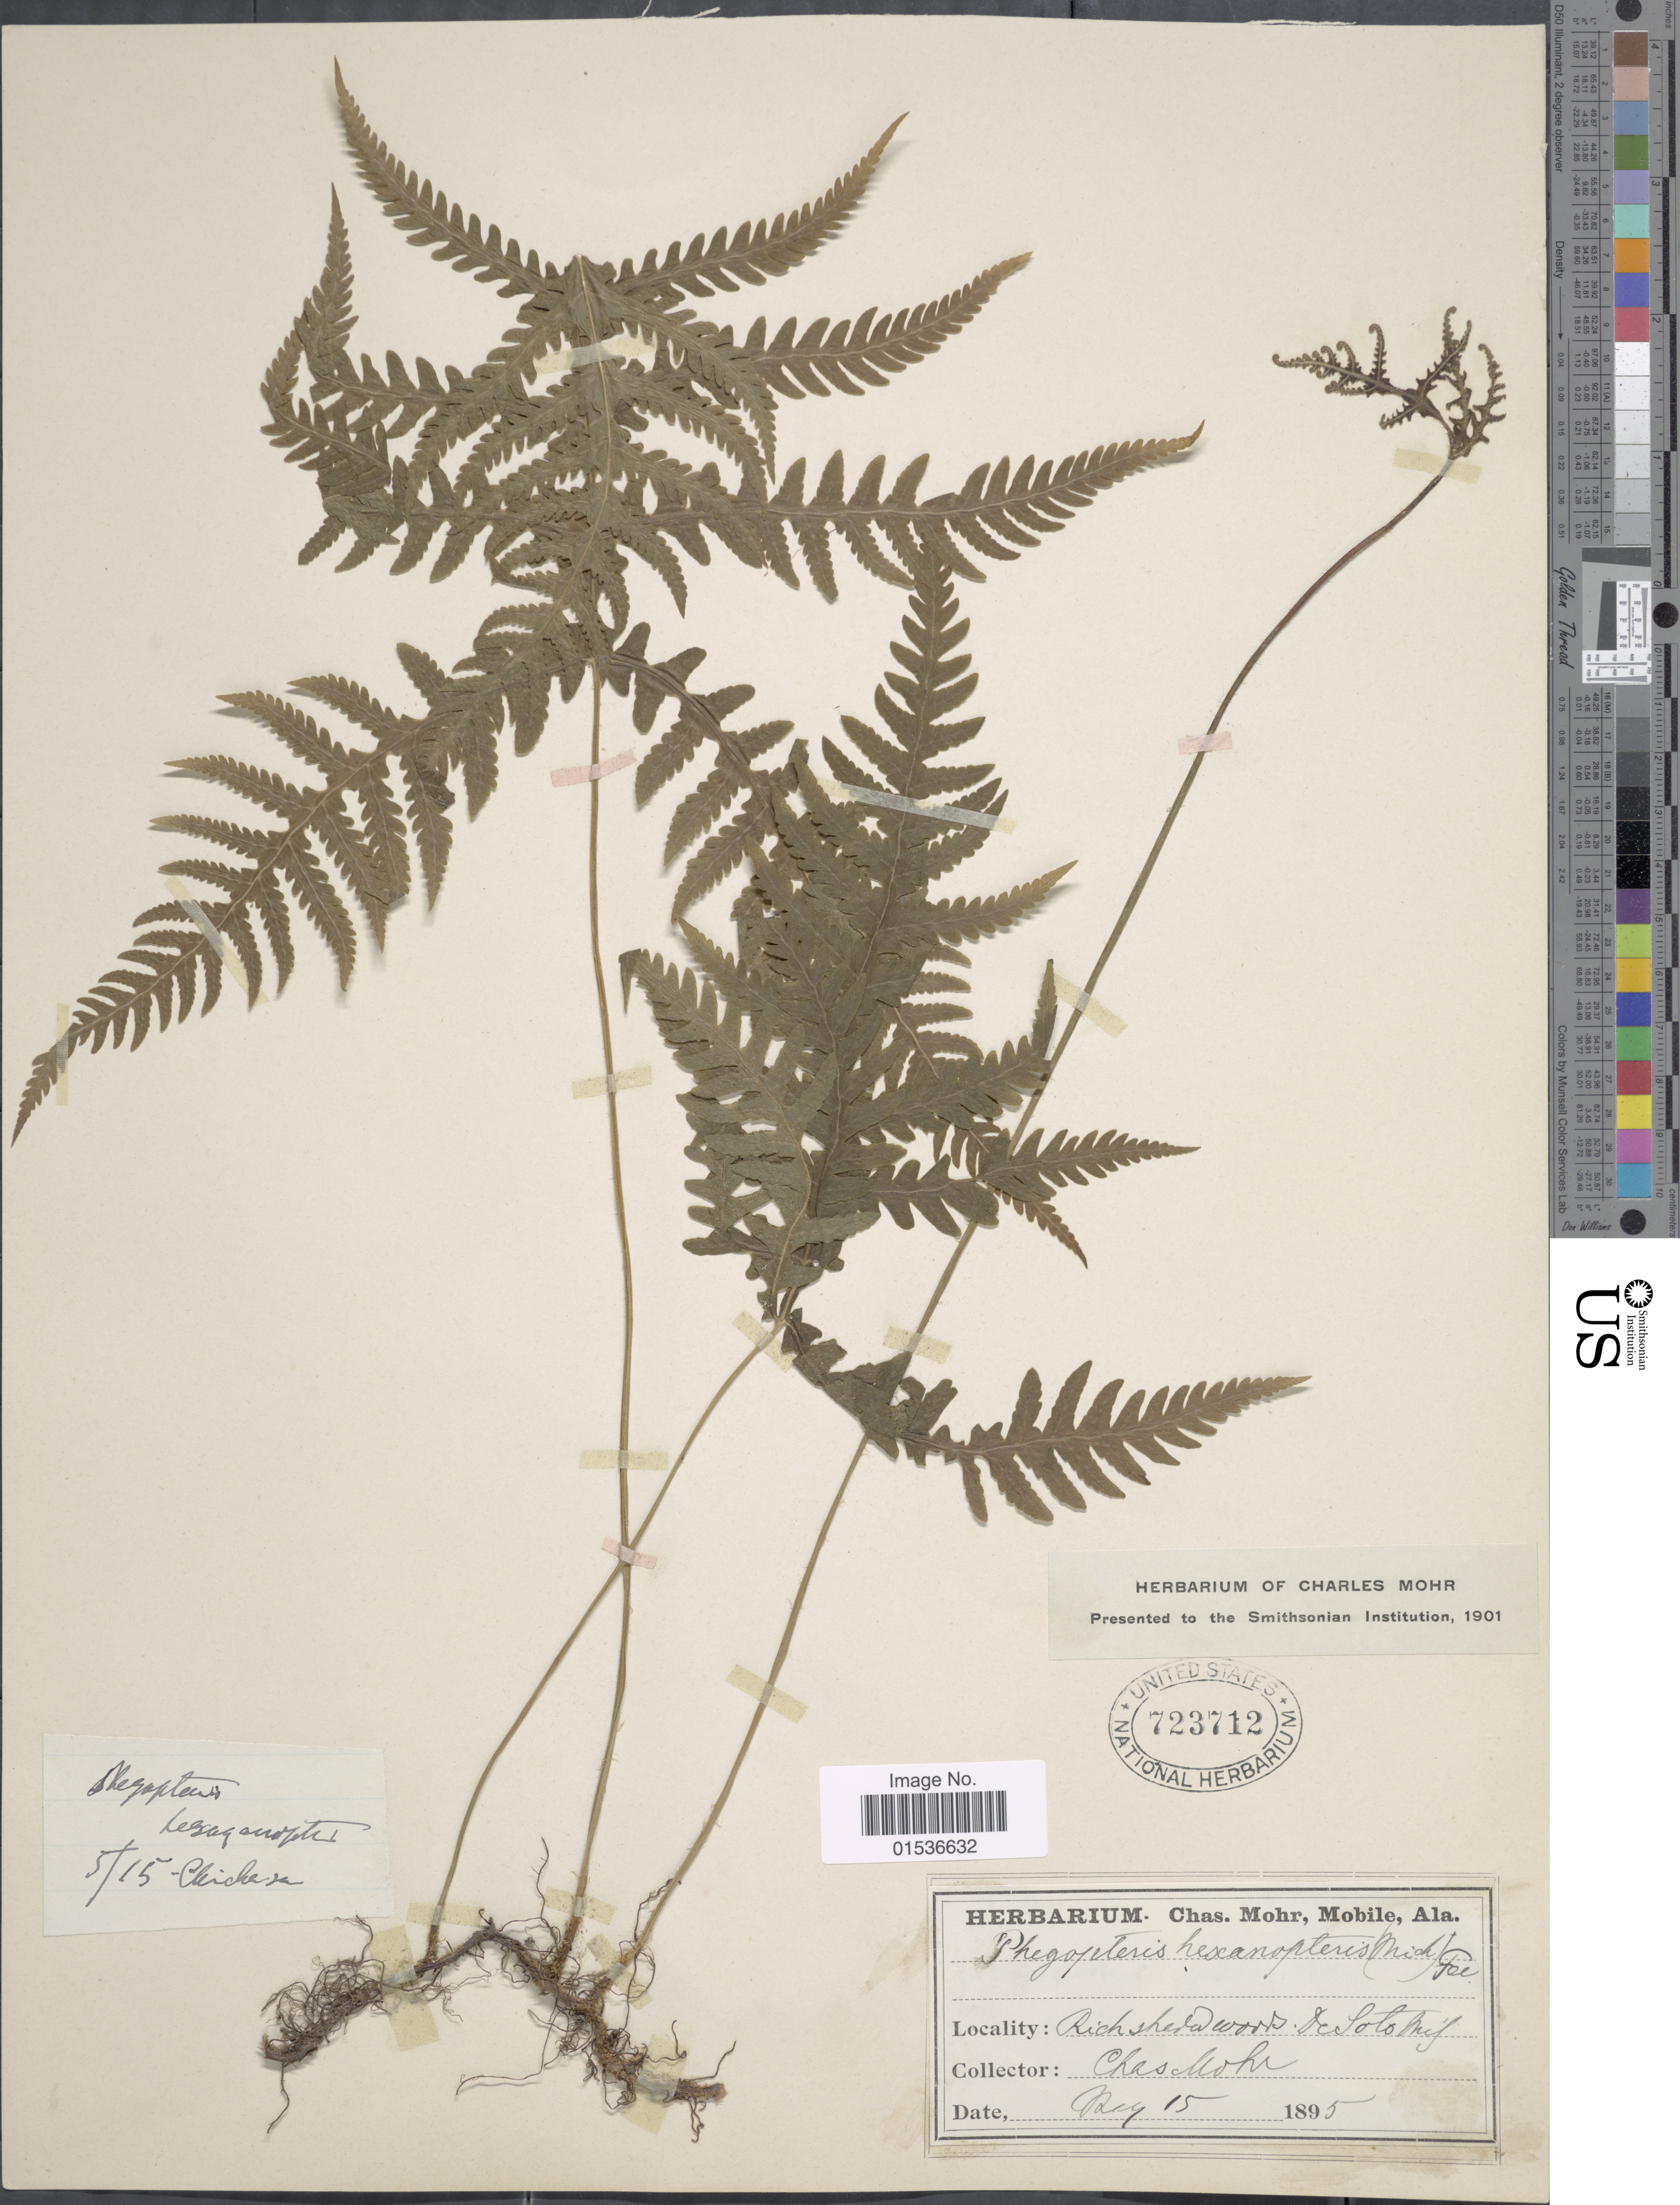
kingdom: Plantae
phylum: Tracheophyta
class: Polypodiopsida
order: Polypodiales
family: Thelypteridaceae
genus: Phegopteris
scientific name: Phegopteris hexagonoptera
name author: (Michx.) Fée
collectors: Mohr, C. T. (herbarium)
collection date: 1895-05-15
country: United States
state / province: Alabama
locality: Rich shadow woods, De Solo Mts.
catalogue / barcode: US 723712